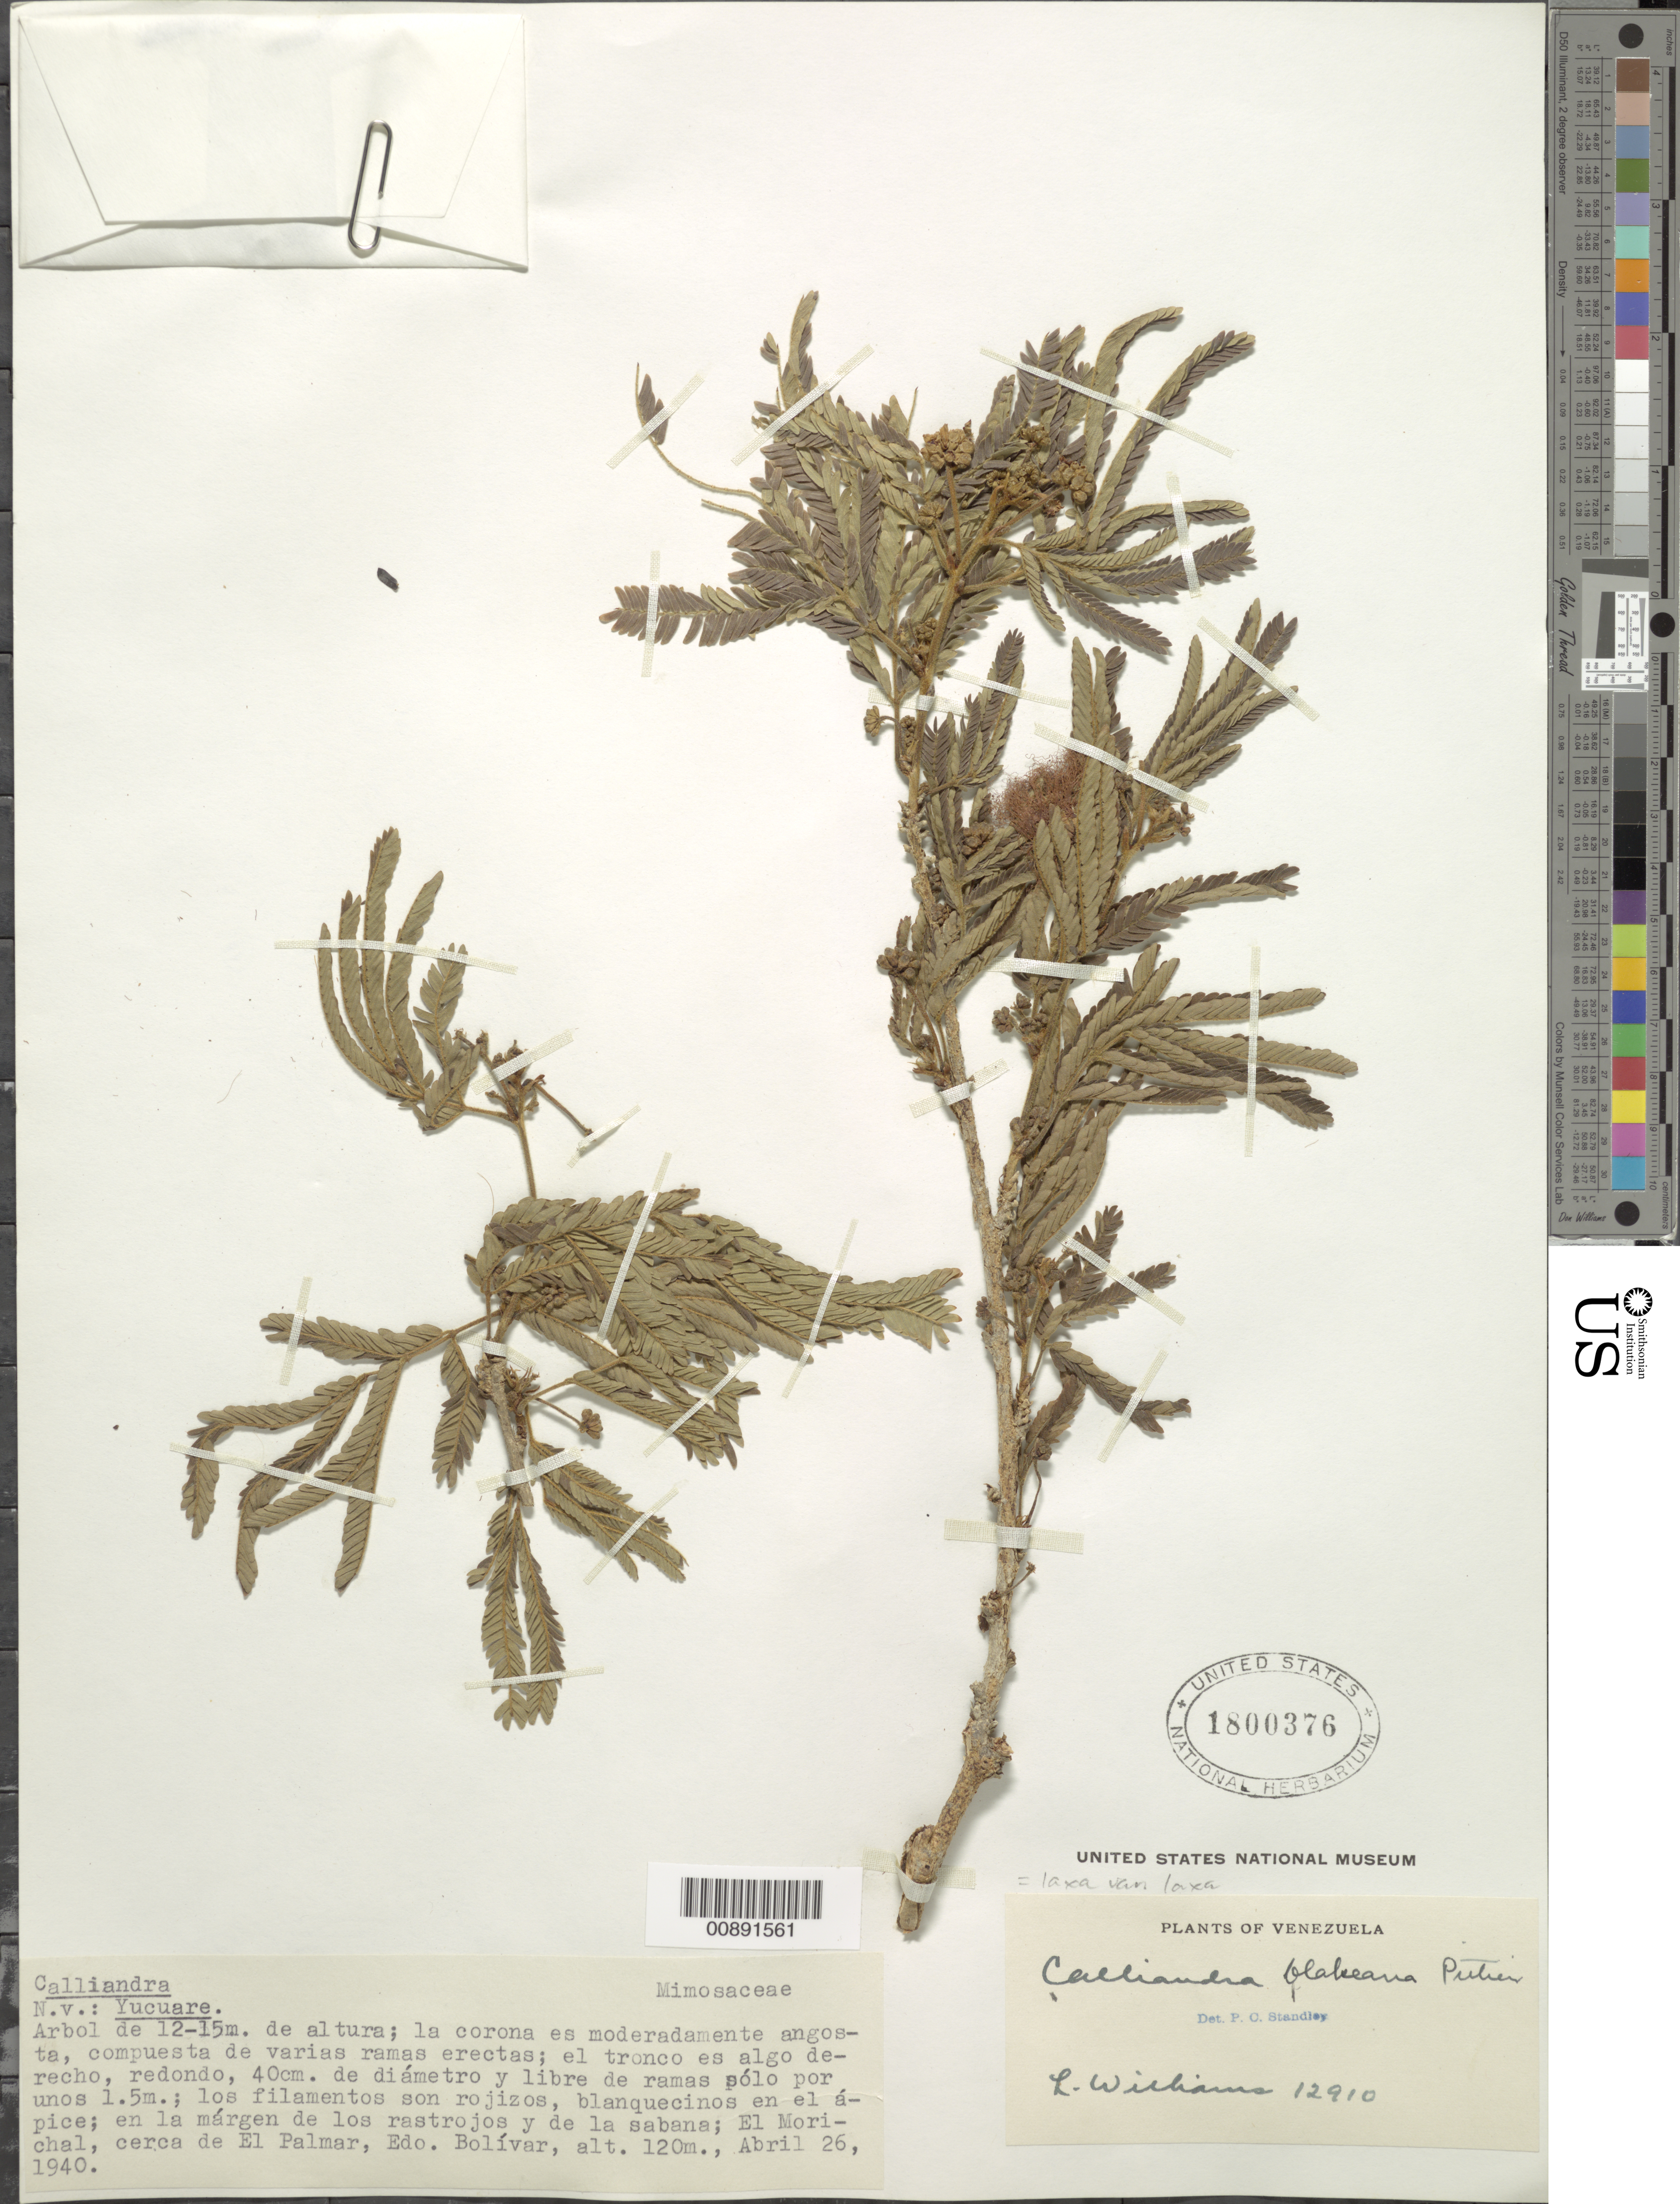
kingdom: Plantae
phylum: Tracheophyta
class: Magnoliopsida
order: Fabales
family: Fabaceae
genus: Calliandra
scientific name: Calliandra laxa var. laxa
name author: (Willd.) Benth.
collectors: Ll. Williams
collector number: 12910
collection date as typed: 26-Apr-40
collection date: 1940-04-26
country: Venezuela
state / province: Bolívar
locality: El Palmar, El Morichal cerca de El Palmar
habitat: Margen de los rastrojos y de la sabana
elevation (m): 120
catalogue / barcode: US 1800376